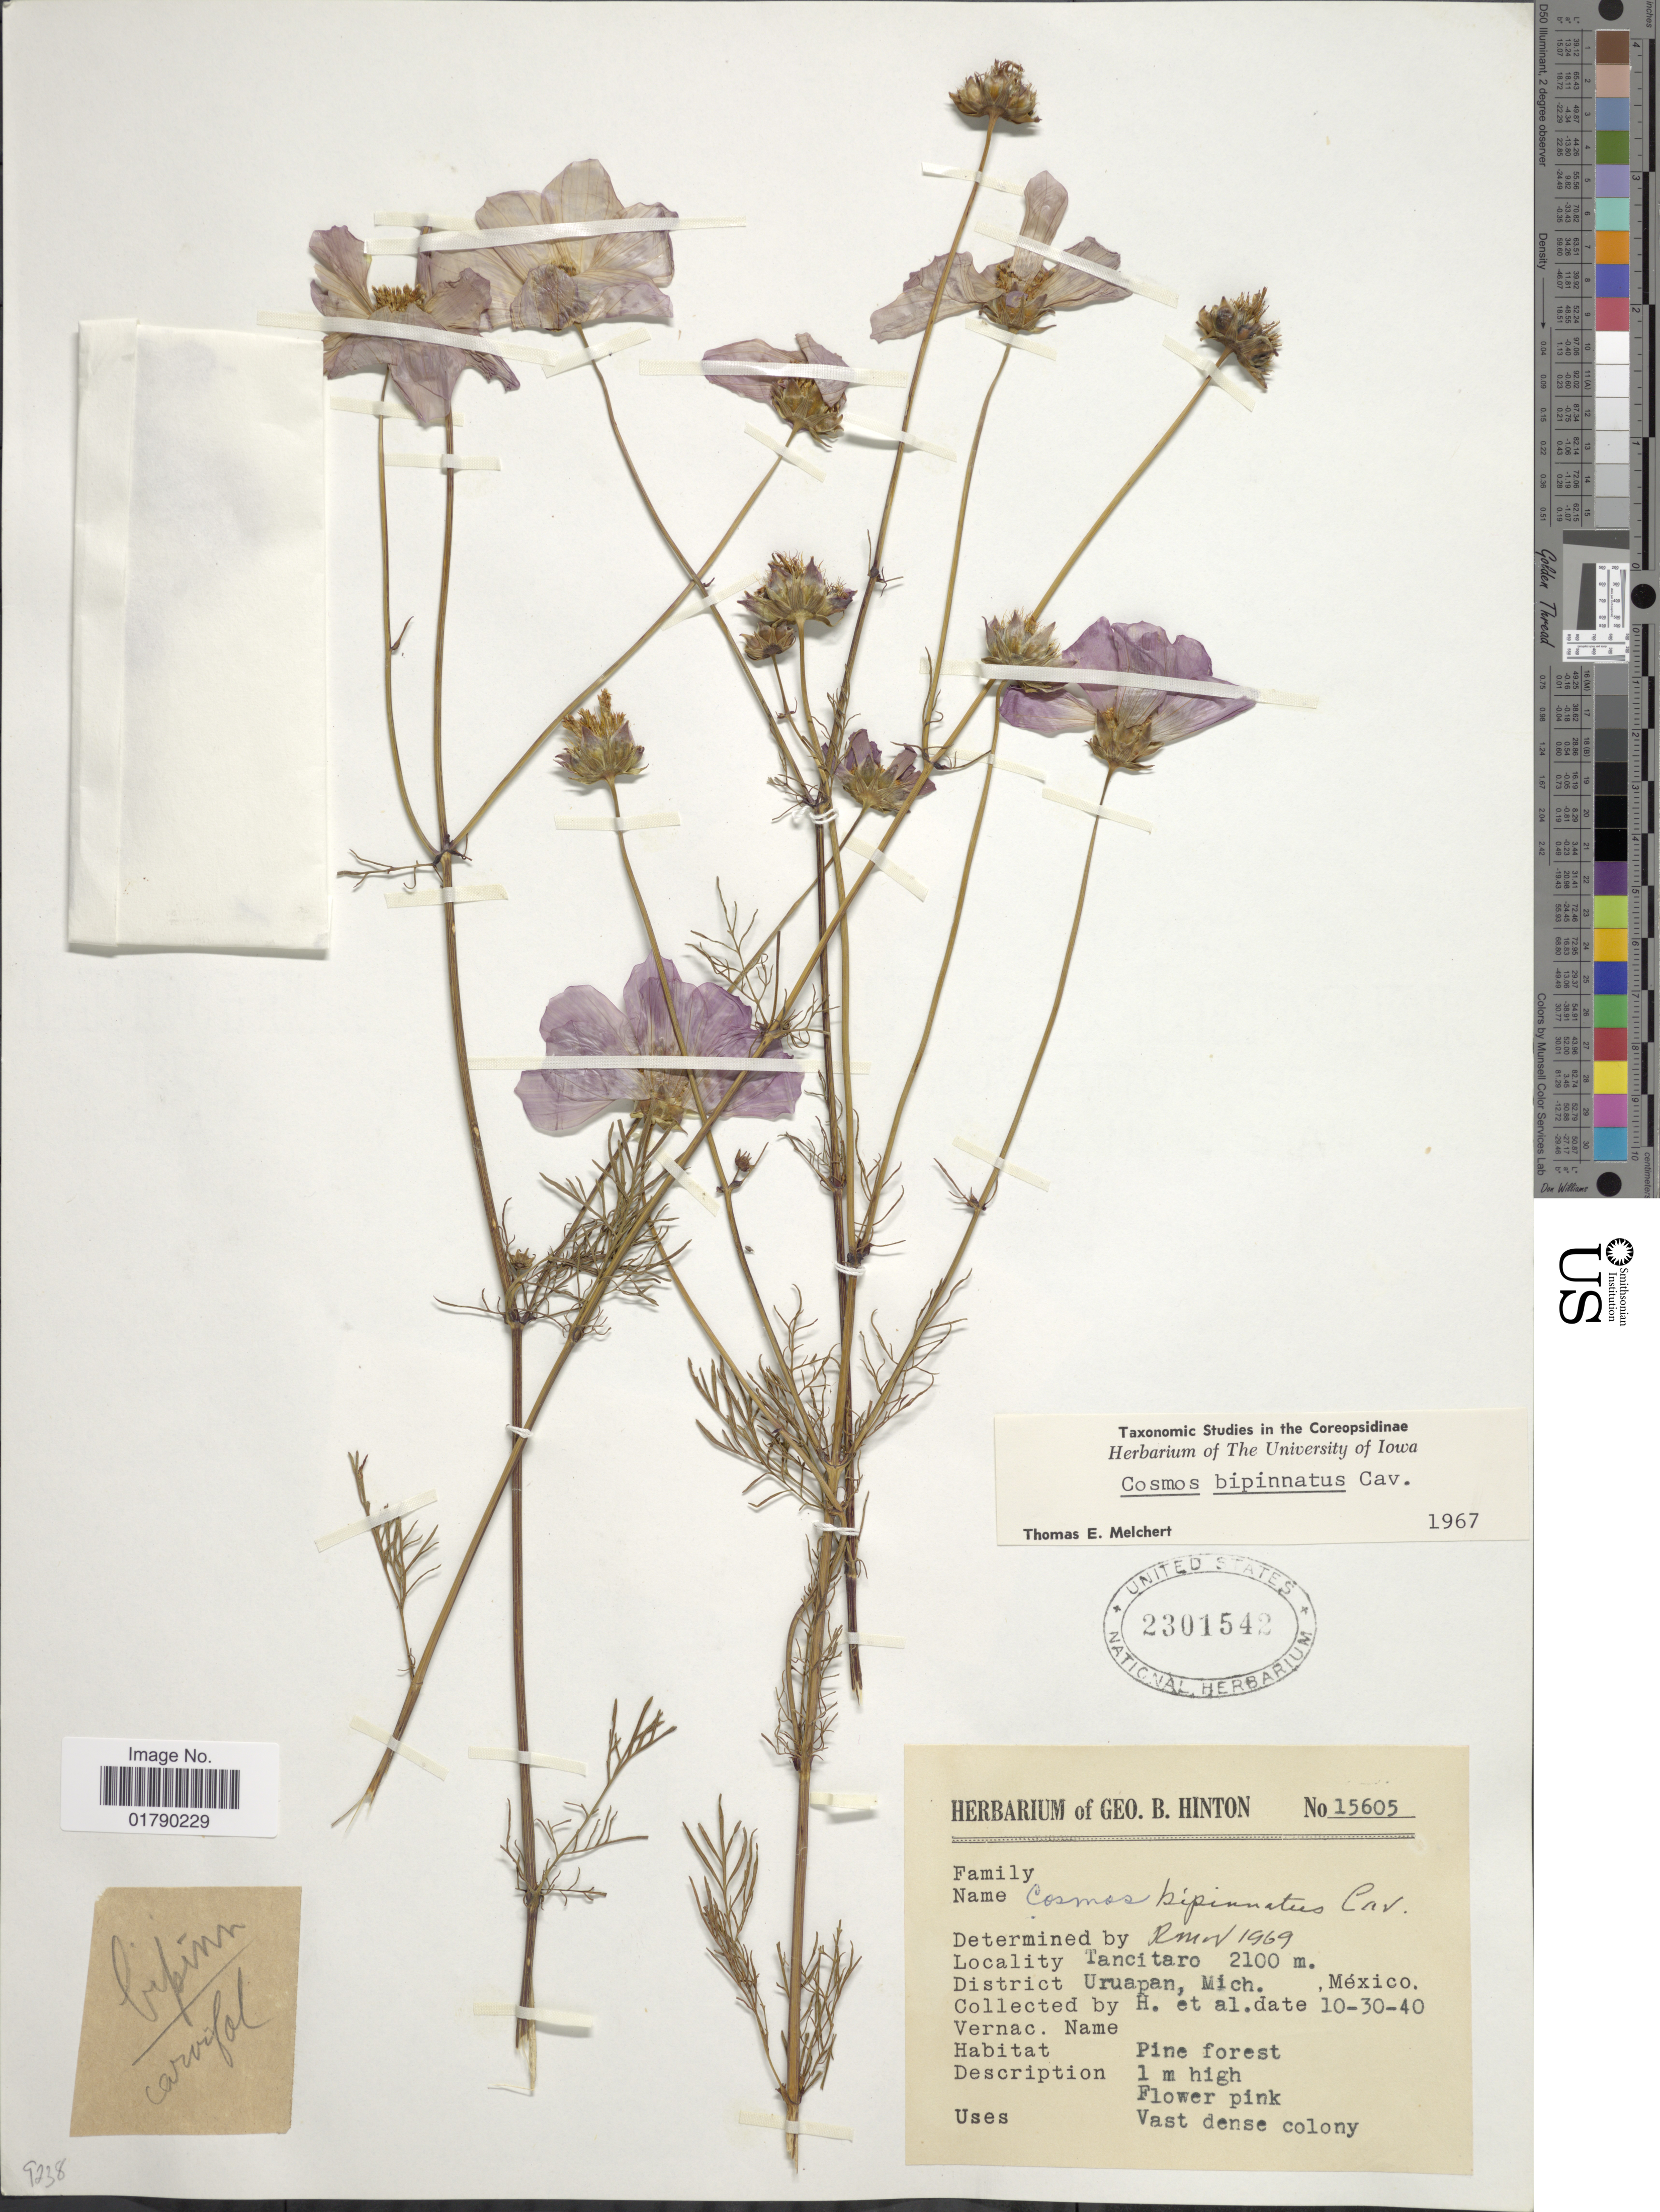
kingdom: Plantae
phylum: Tracheophyta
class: Magnoliopsida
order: Asterales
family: Asteraceae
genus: Cosmos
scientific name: Cosmos bipinnatus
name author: Cav.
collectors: G. B. Hinton & et al.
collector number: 15605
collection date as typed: Transcribed d/m/y: 30/10/40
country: Mexico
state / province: Michoacán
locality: Tancitaro, District Uruapan, Mich.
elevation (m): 2100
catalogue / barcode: US 2301542